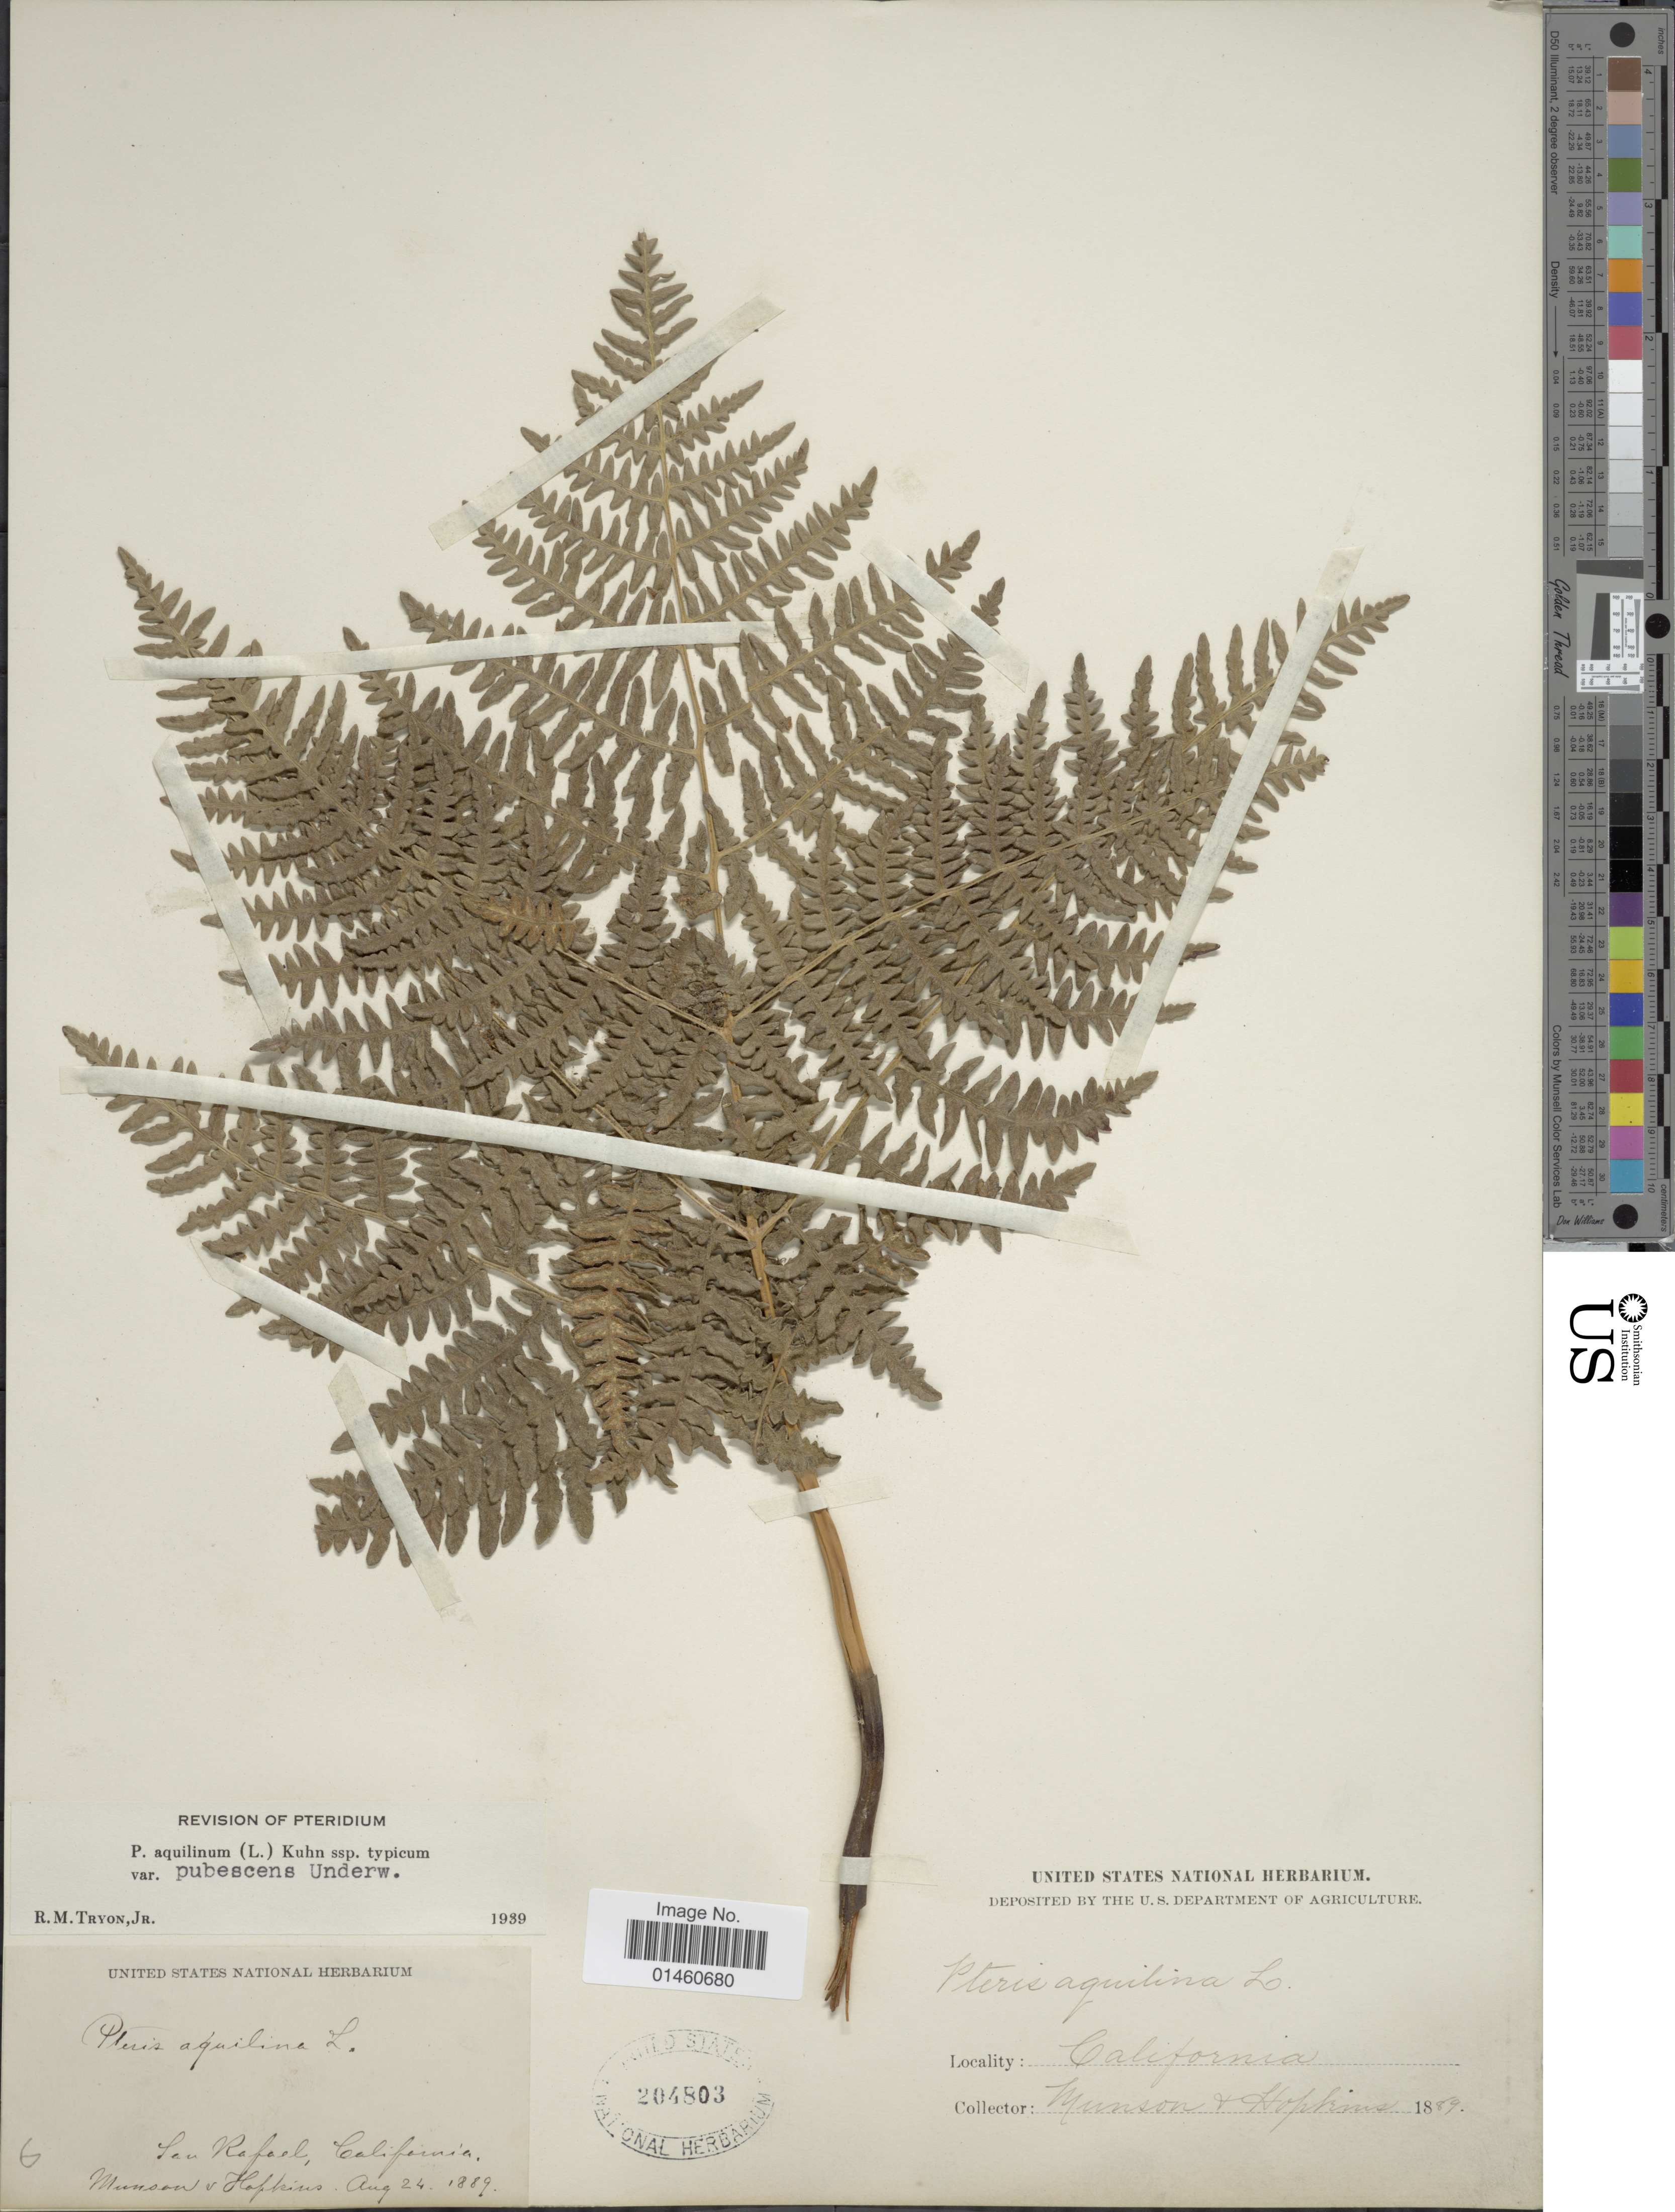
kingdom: Plantae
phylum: Tracheophyta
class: Polypodiopsida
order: Polypodiales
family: Dennstaedtiaceae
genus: Pteridium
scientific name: Pteridium pubescens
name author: (Underw.) Christenh.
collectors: -. Munson & -. Hopkins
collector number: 6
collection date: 1889-08-24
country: United States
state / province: California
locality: San Rafael.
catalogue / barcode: US 204803